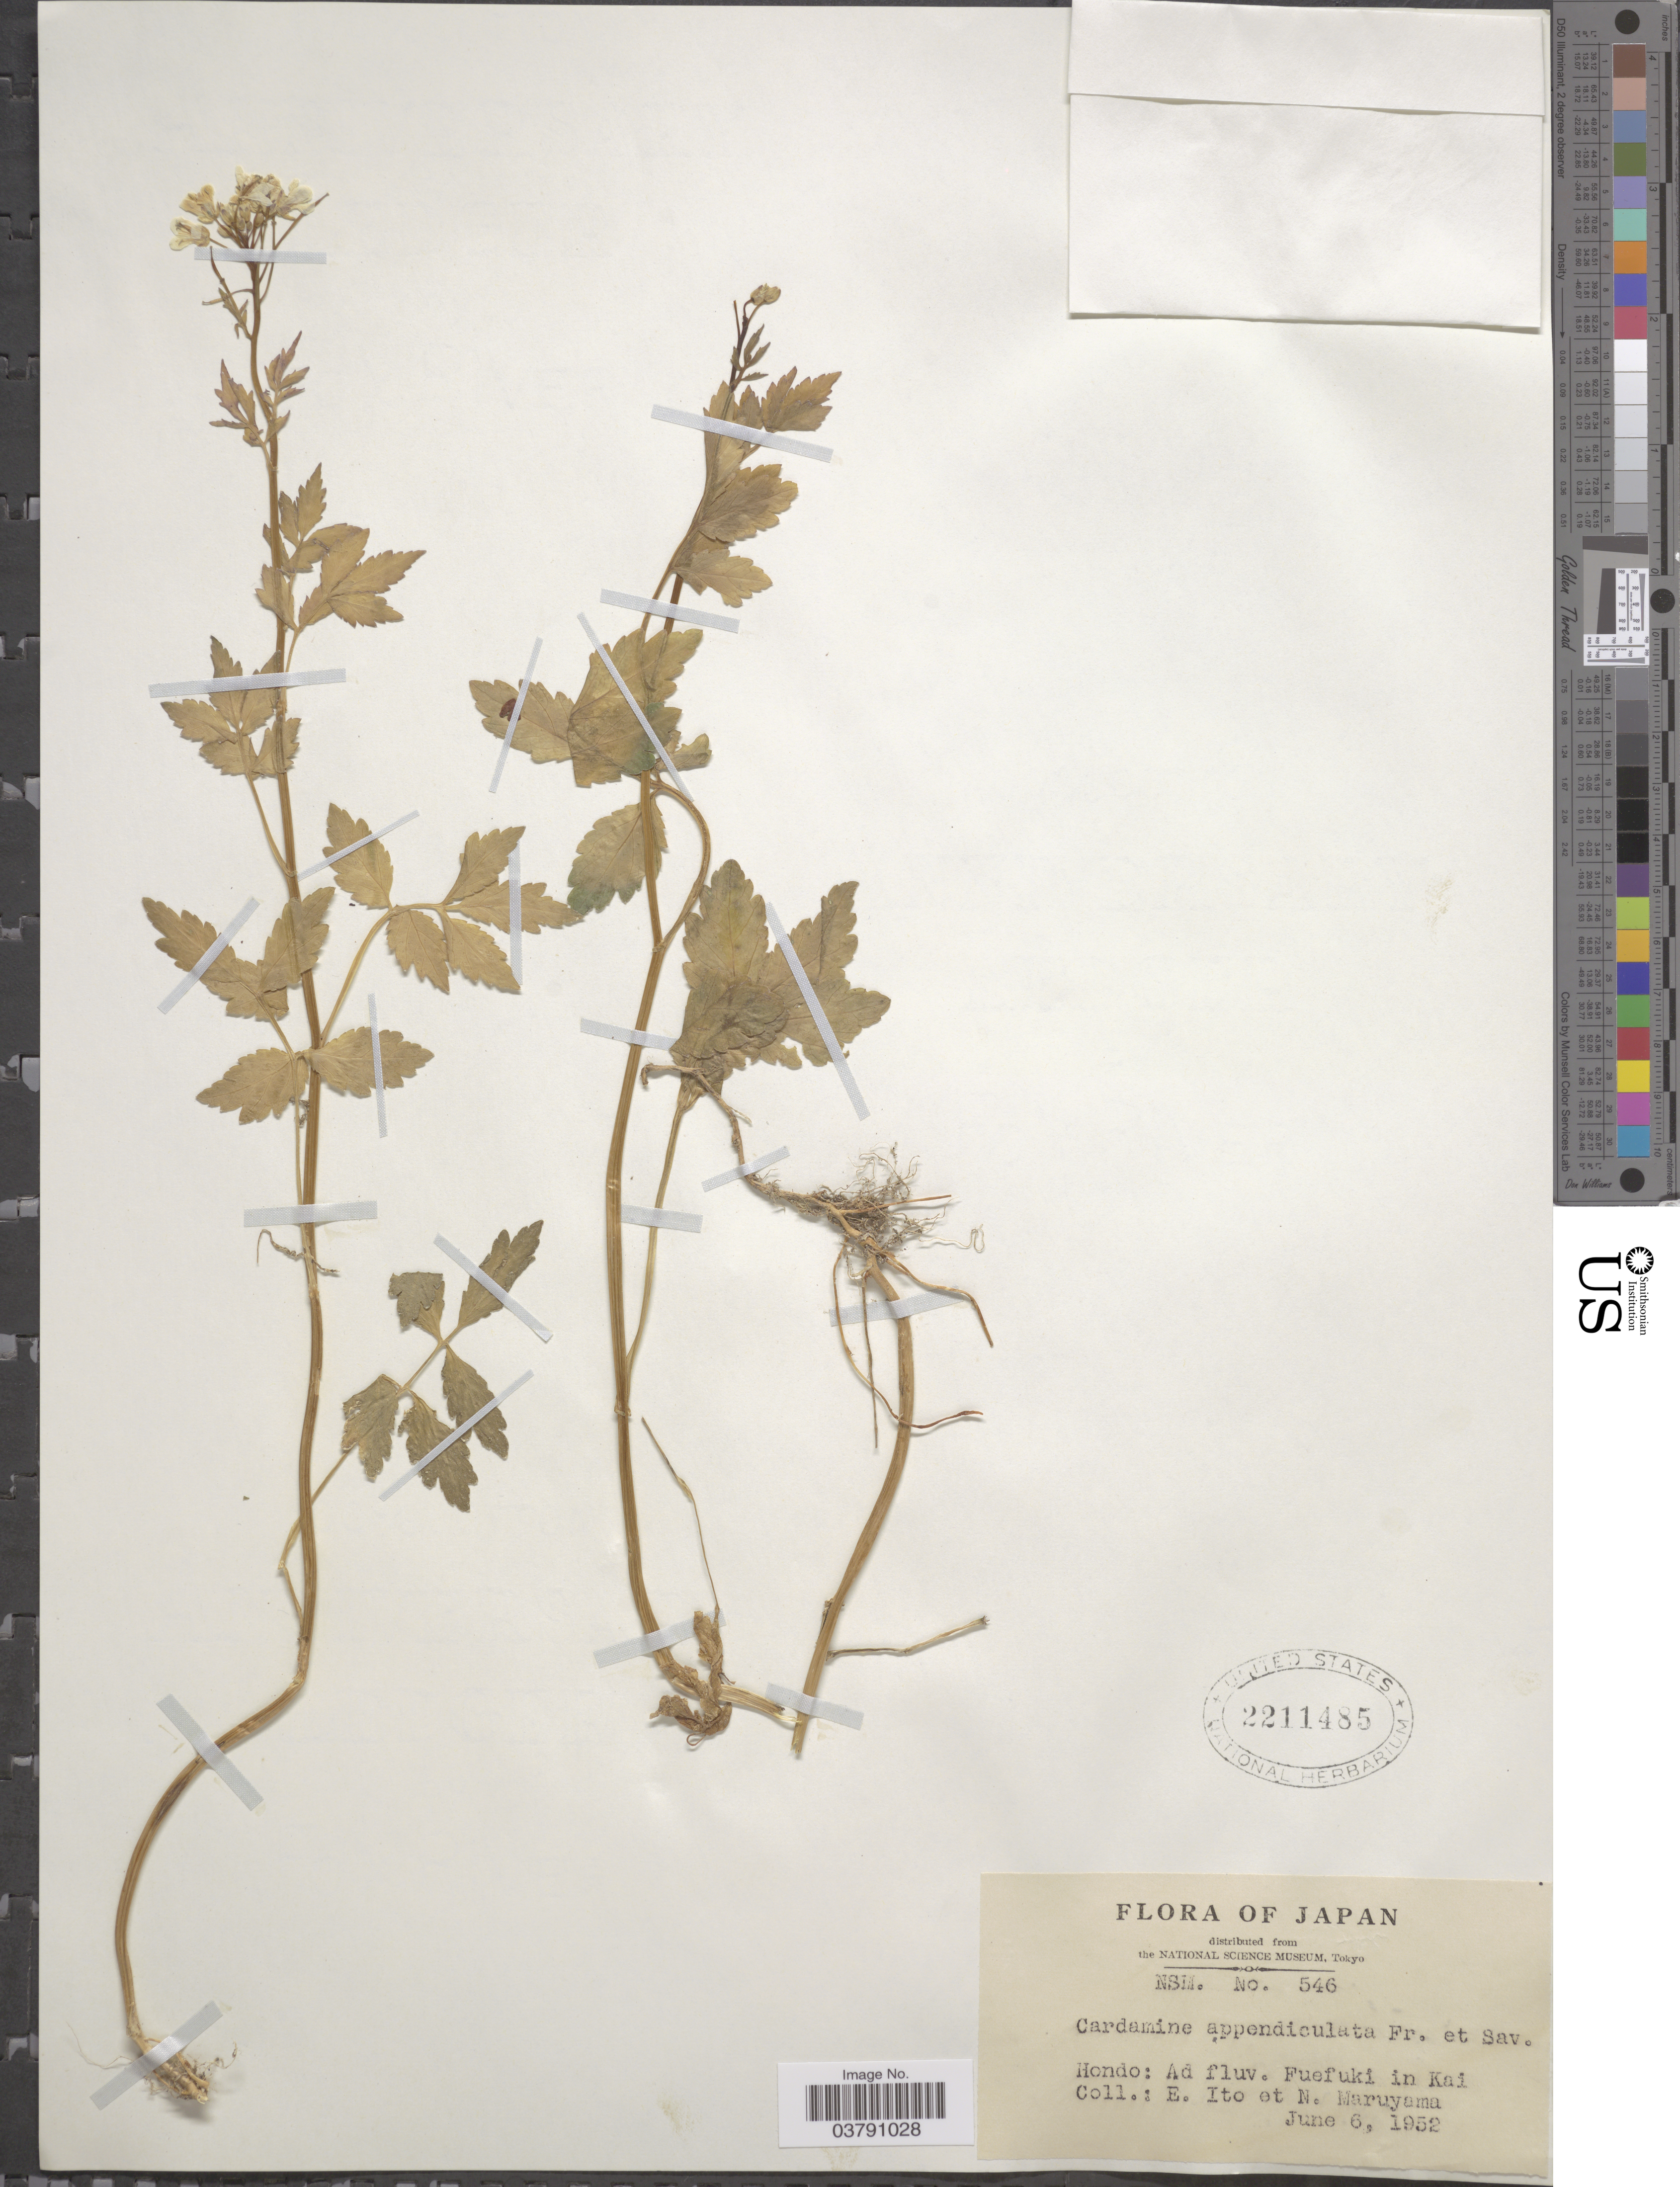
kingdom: Plantae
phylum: Tracheophyta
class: Magnoliopsida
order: Brassicales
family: Brassicaceae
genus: Cardamine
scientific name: Cardamine appendiculata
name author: Franch. & Sav.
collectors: E. Ito & N. Maruyama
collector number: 546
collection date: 1952-06-06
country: Japan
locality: Hondo: Ad fluv. Fuefuki in Kai.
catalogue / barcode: US 2211485